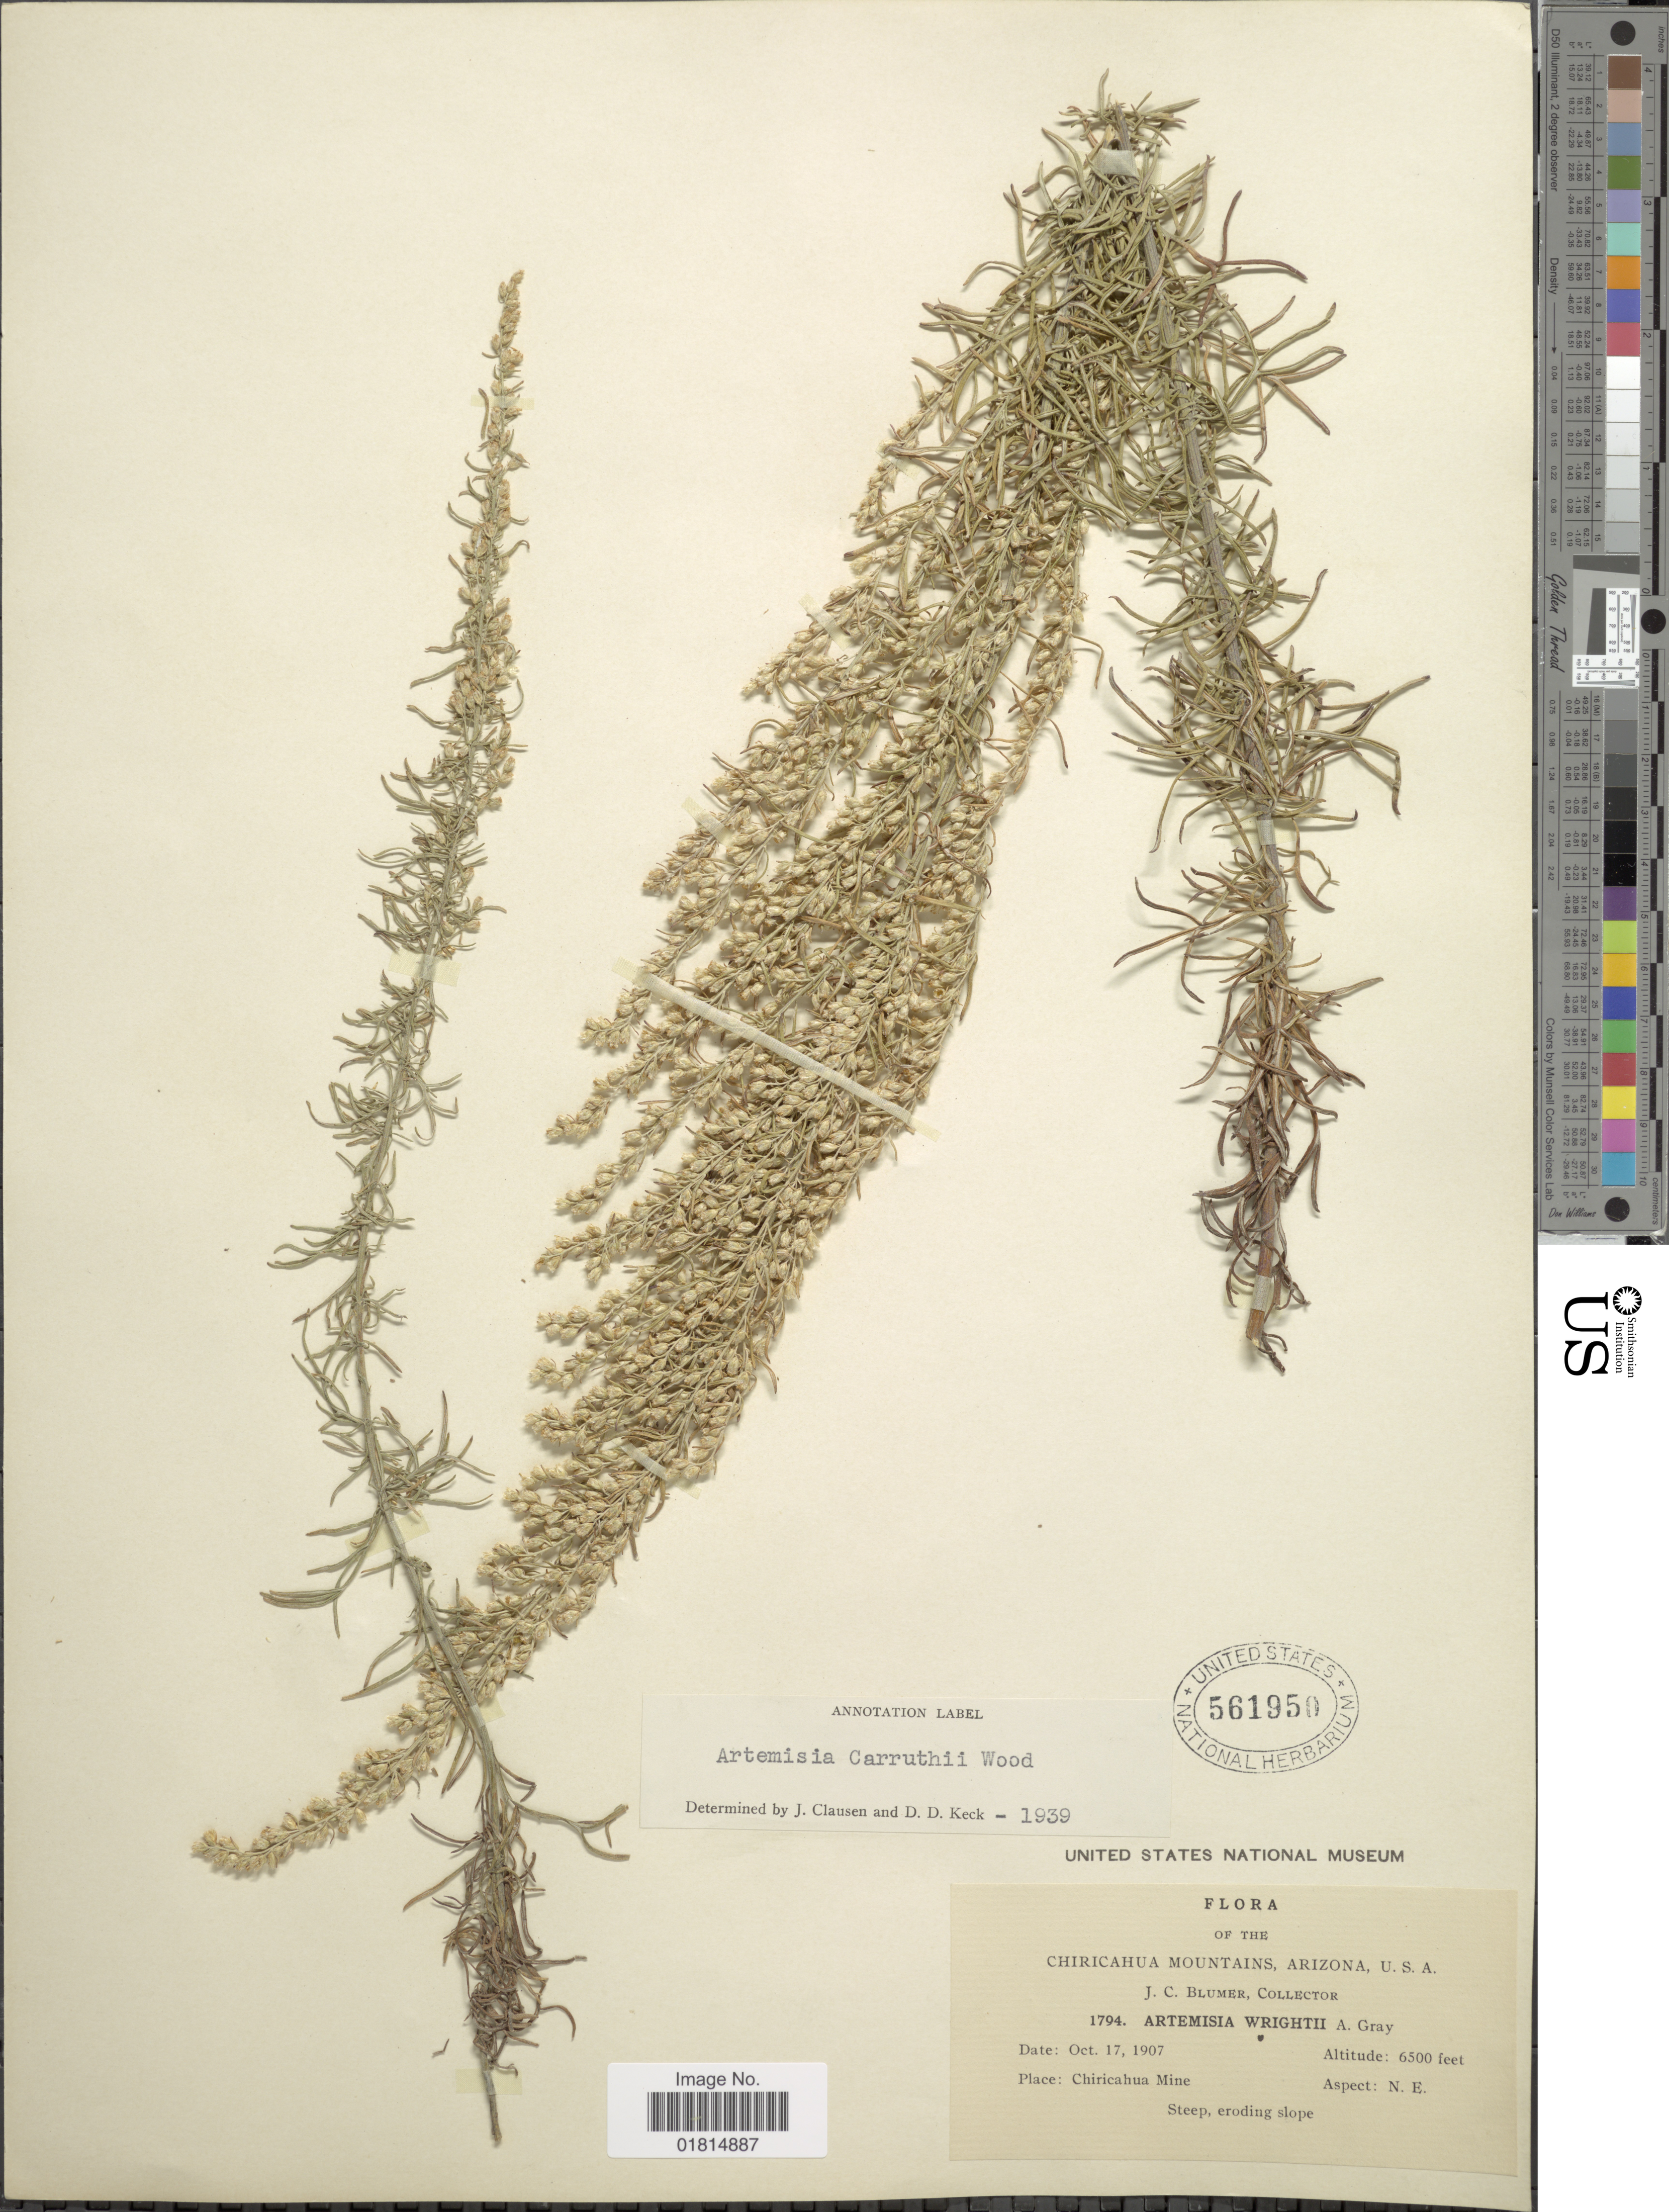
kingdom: Plantae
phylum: Tracheophyta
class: Magnoliopsida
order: Asterales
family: Asteraceae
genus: Artemisia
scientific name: Artemisia carruthii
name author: Alph. Wood ex Carruth.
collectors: J. C. Blumer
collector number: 1794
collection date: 1907-10-17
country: United States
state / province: Arizona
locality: Chiricahua Mountains, Arizona, U.S.A. Chiricahua Mine.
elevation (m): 1981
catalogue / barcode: US 561950